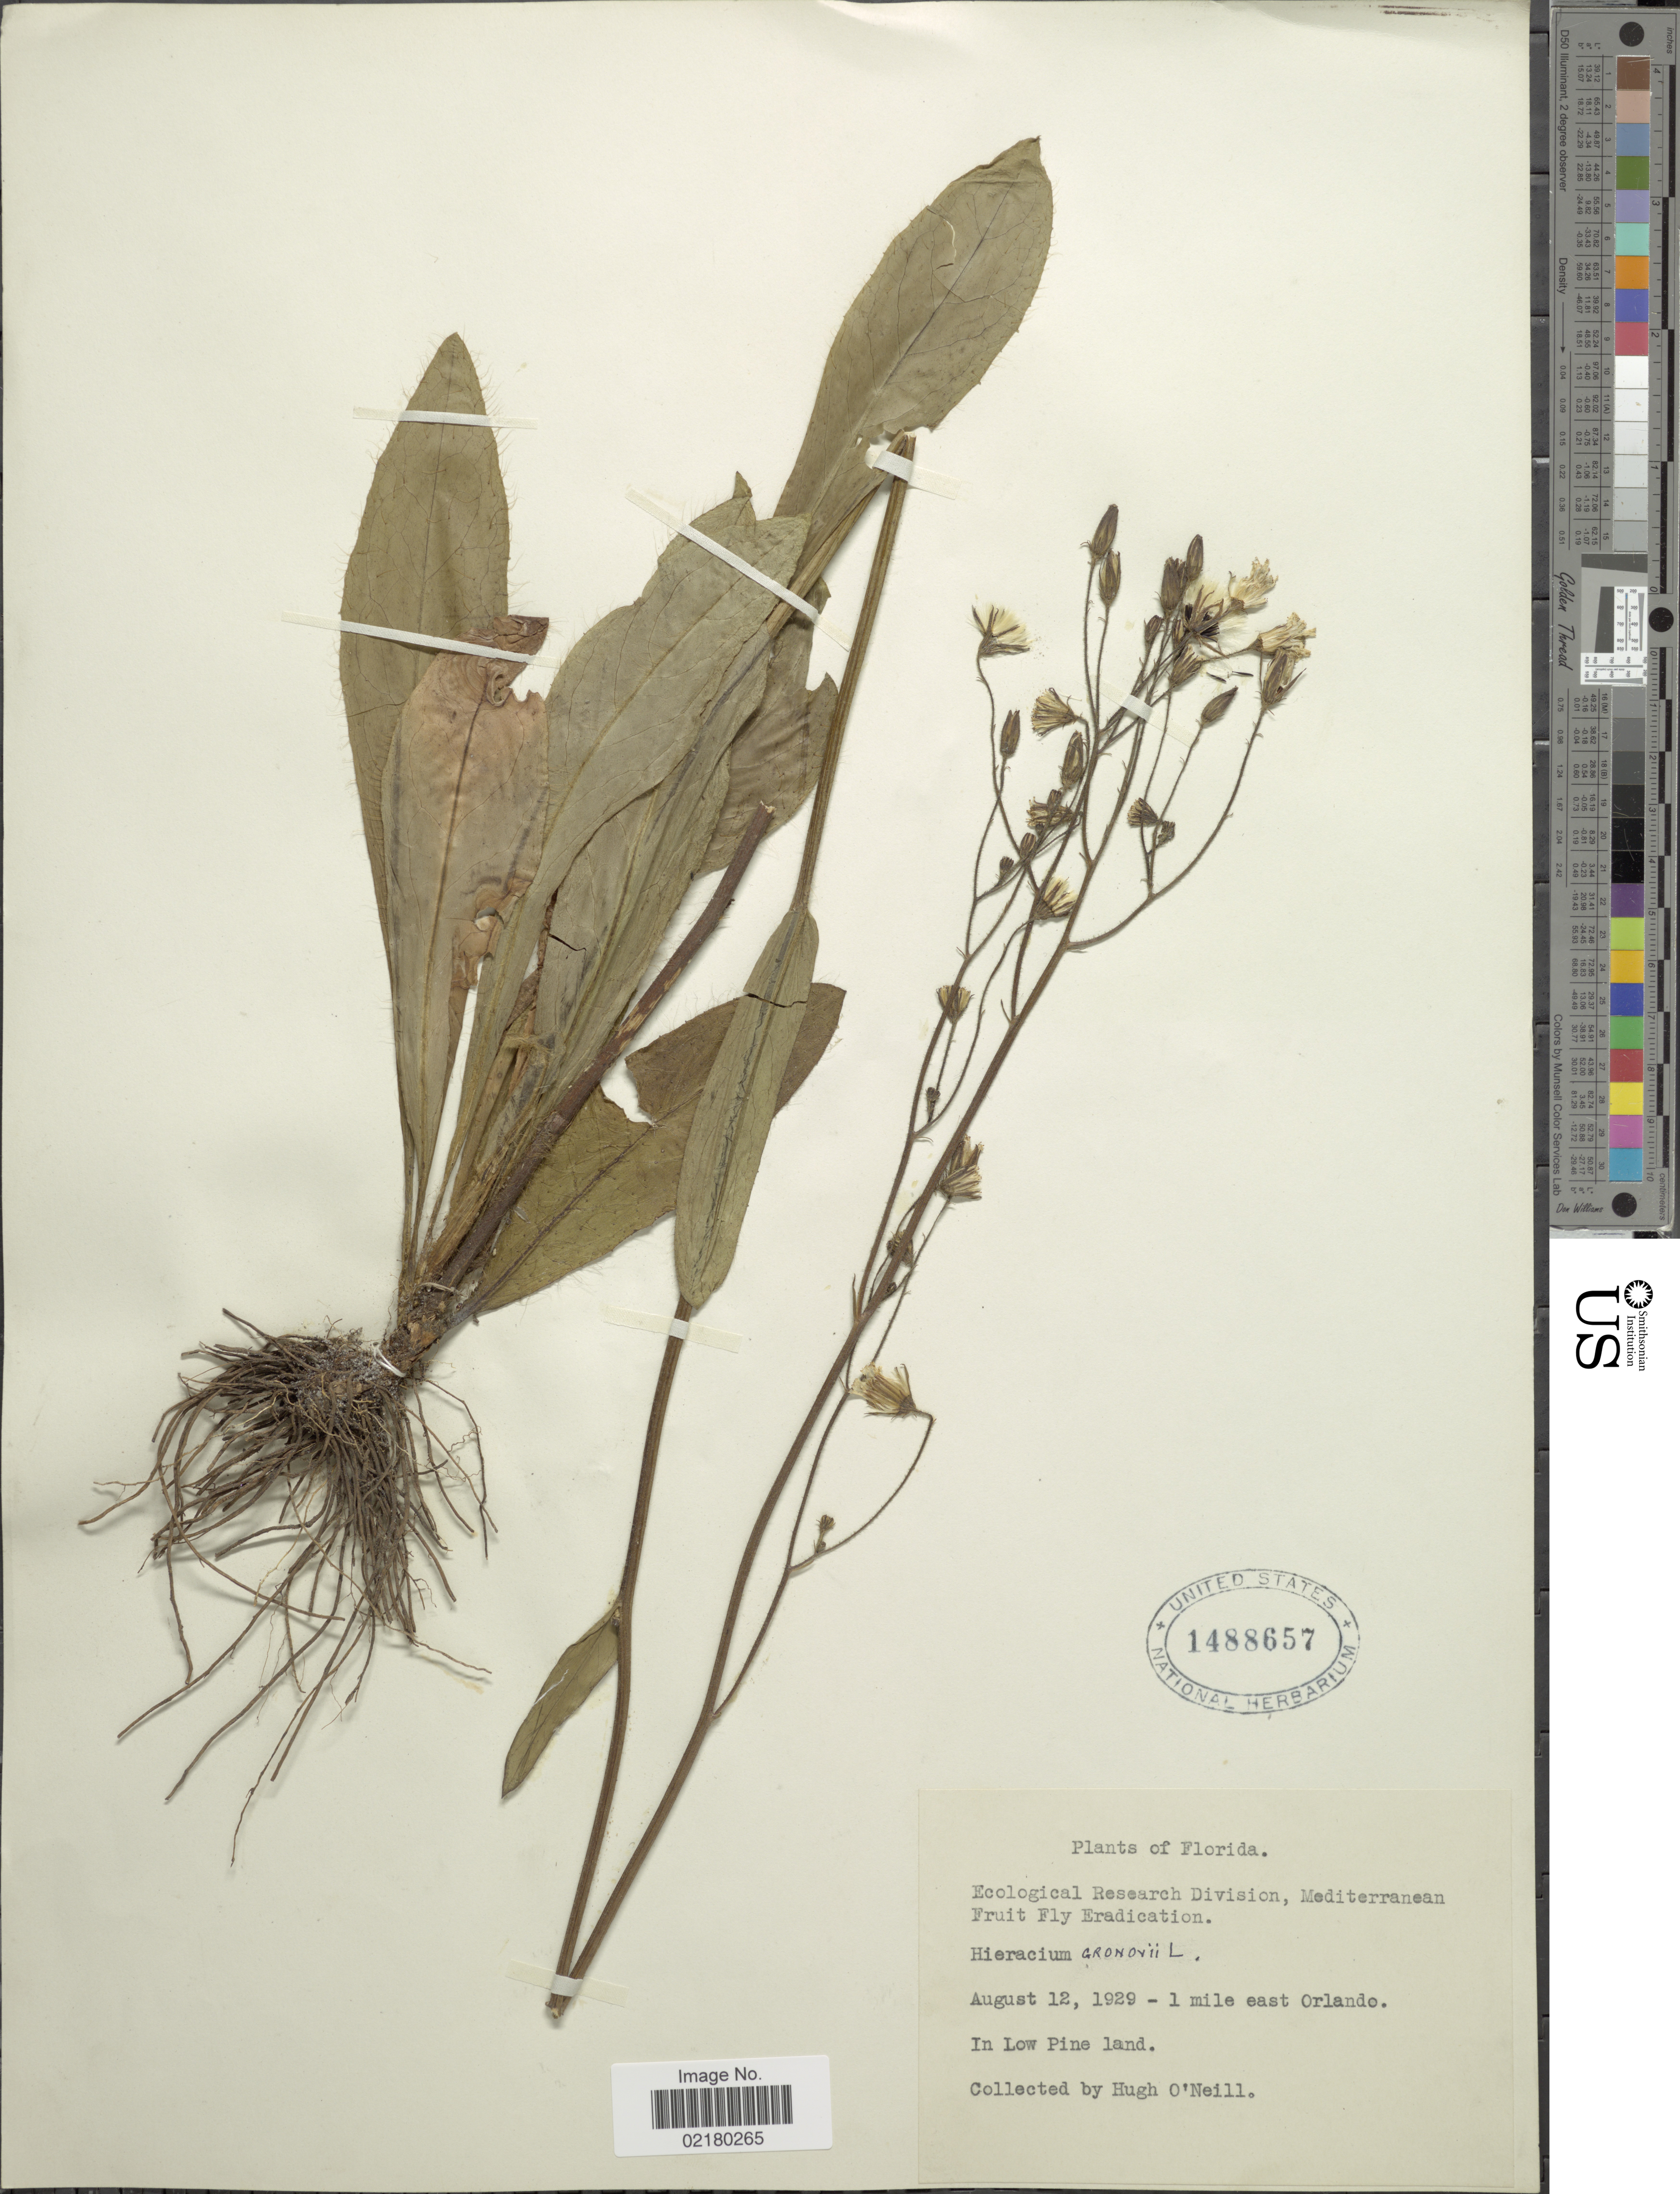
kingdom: Plantae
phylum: Tracheophyta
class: Magnoliopsida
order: Asterales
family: Asteraceae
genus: Hieracium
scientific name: Hieracium gronovii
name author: L.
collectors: H. O'Neill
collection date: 1929-08-12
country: United States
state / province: Florida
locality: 1 mile east Orlando, in Low Pine Land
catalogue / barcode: US 1488657